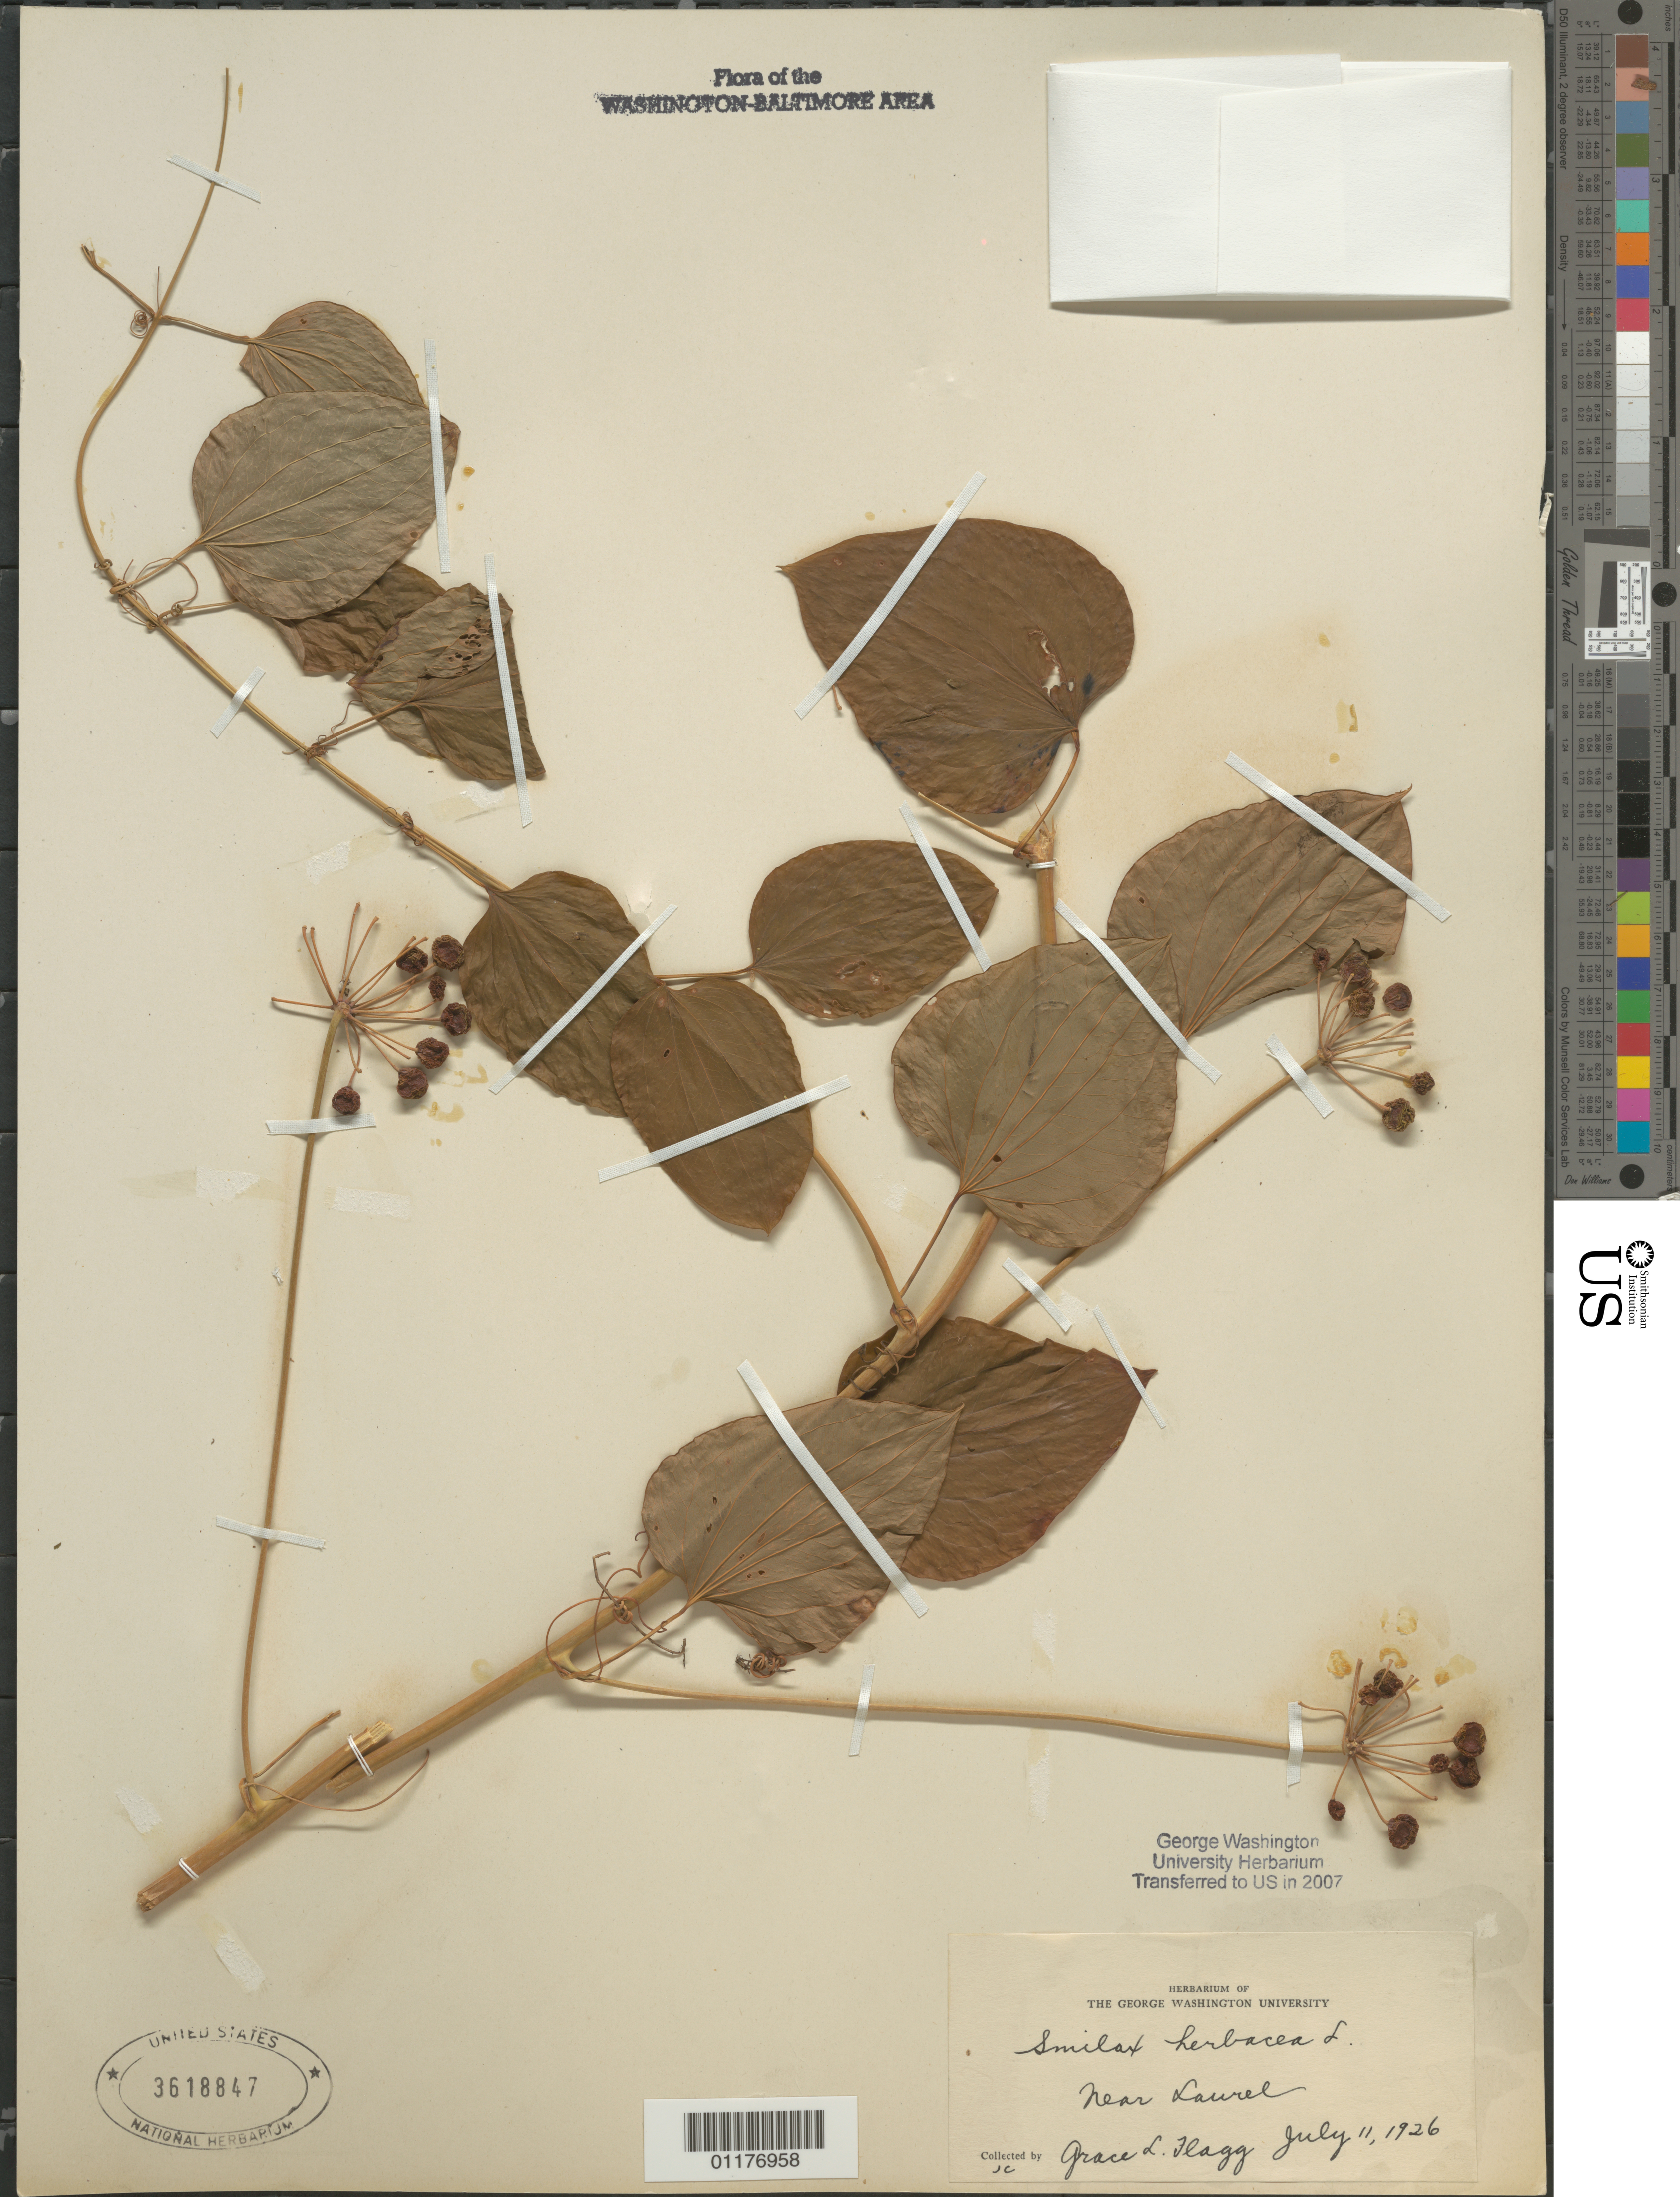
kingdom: Plantae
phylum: Tracheophyta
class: Liliopsida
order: Liliales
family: Smilacaceae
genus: Smilax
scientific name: Smilax herbacea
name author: L.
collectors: G. Flagg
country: United States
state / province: Maryland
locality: Near Laurel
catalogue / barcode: US 3618847